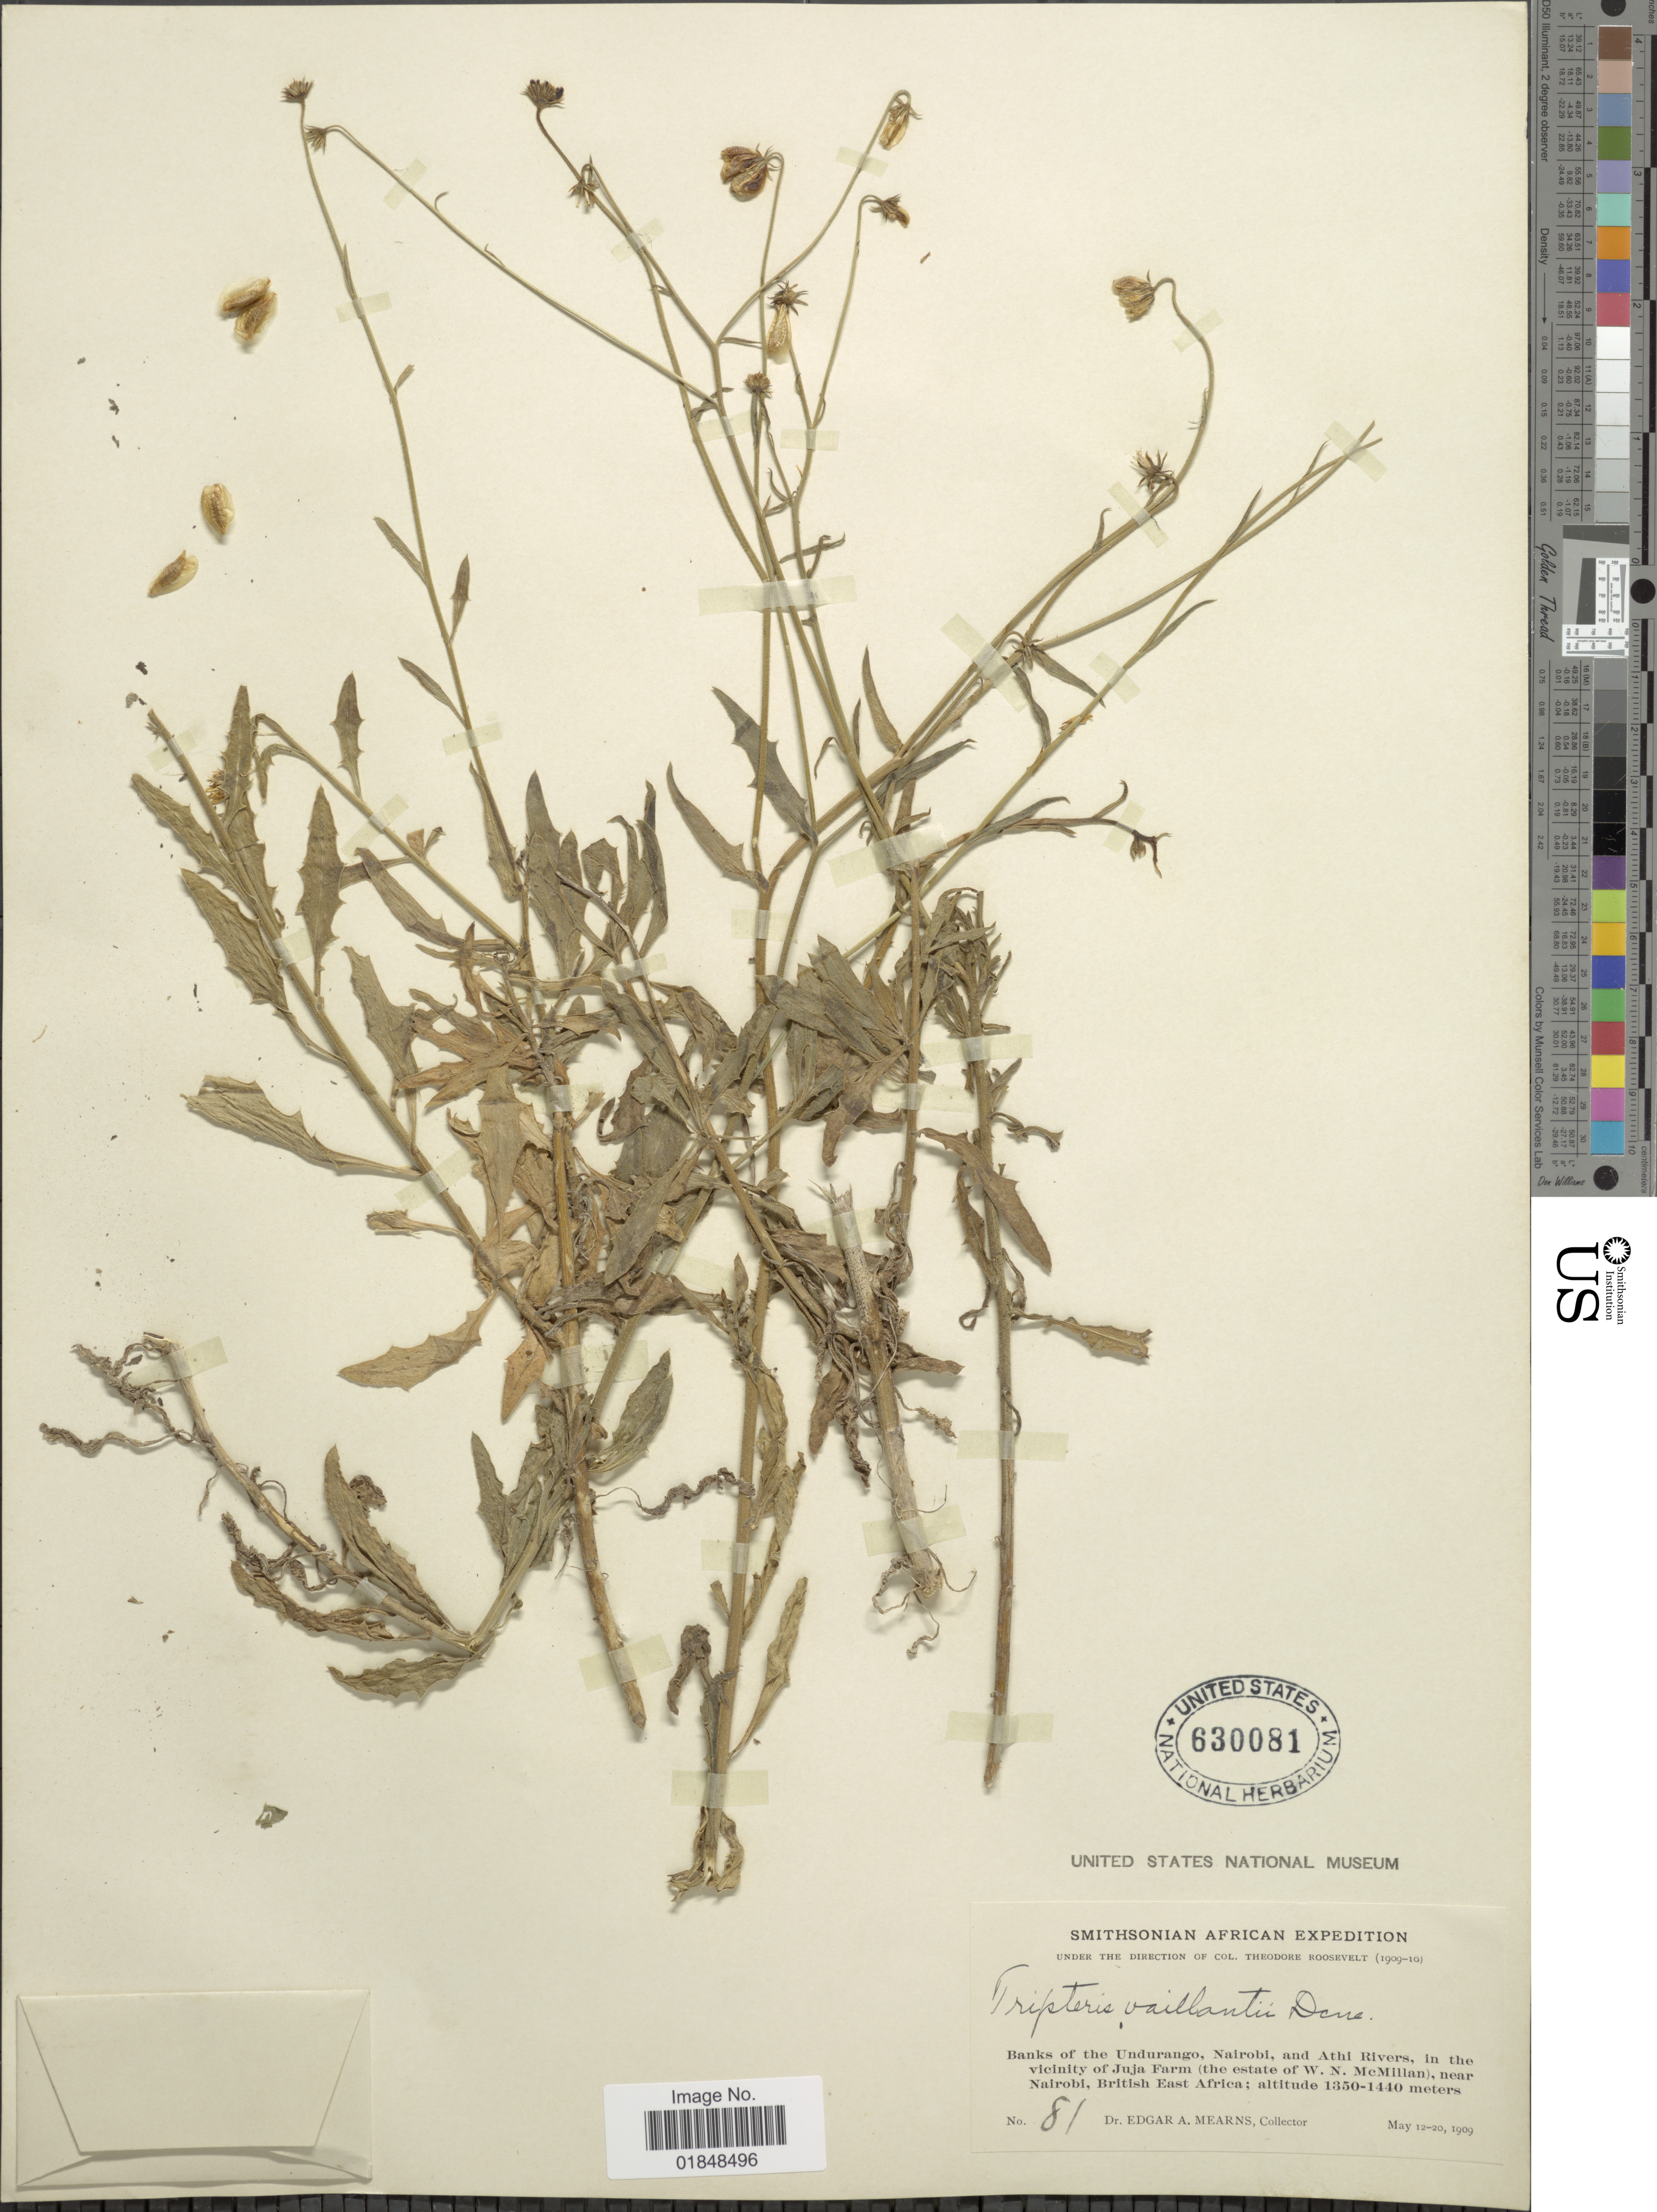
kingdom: Plantae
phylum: Tracheophyta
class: Magnoliopsida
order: Asterales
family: Asteraceae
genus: Tripteris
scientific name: Tripteris vaillantii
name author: Decne.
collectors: E. A. Mearns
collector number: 81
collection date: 1909-05-12/1909-05-20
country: Kenya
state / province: Nairobi Area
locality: Banks of the Undurango, Nairobi, and Athi Rivers, in the vicinity of Juja Farm, (the estate of W. N. McMillan) near Nairobi, British East Africa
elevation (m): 1350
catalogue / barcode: US 630081